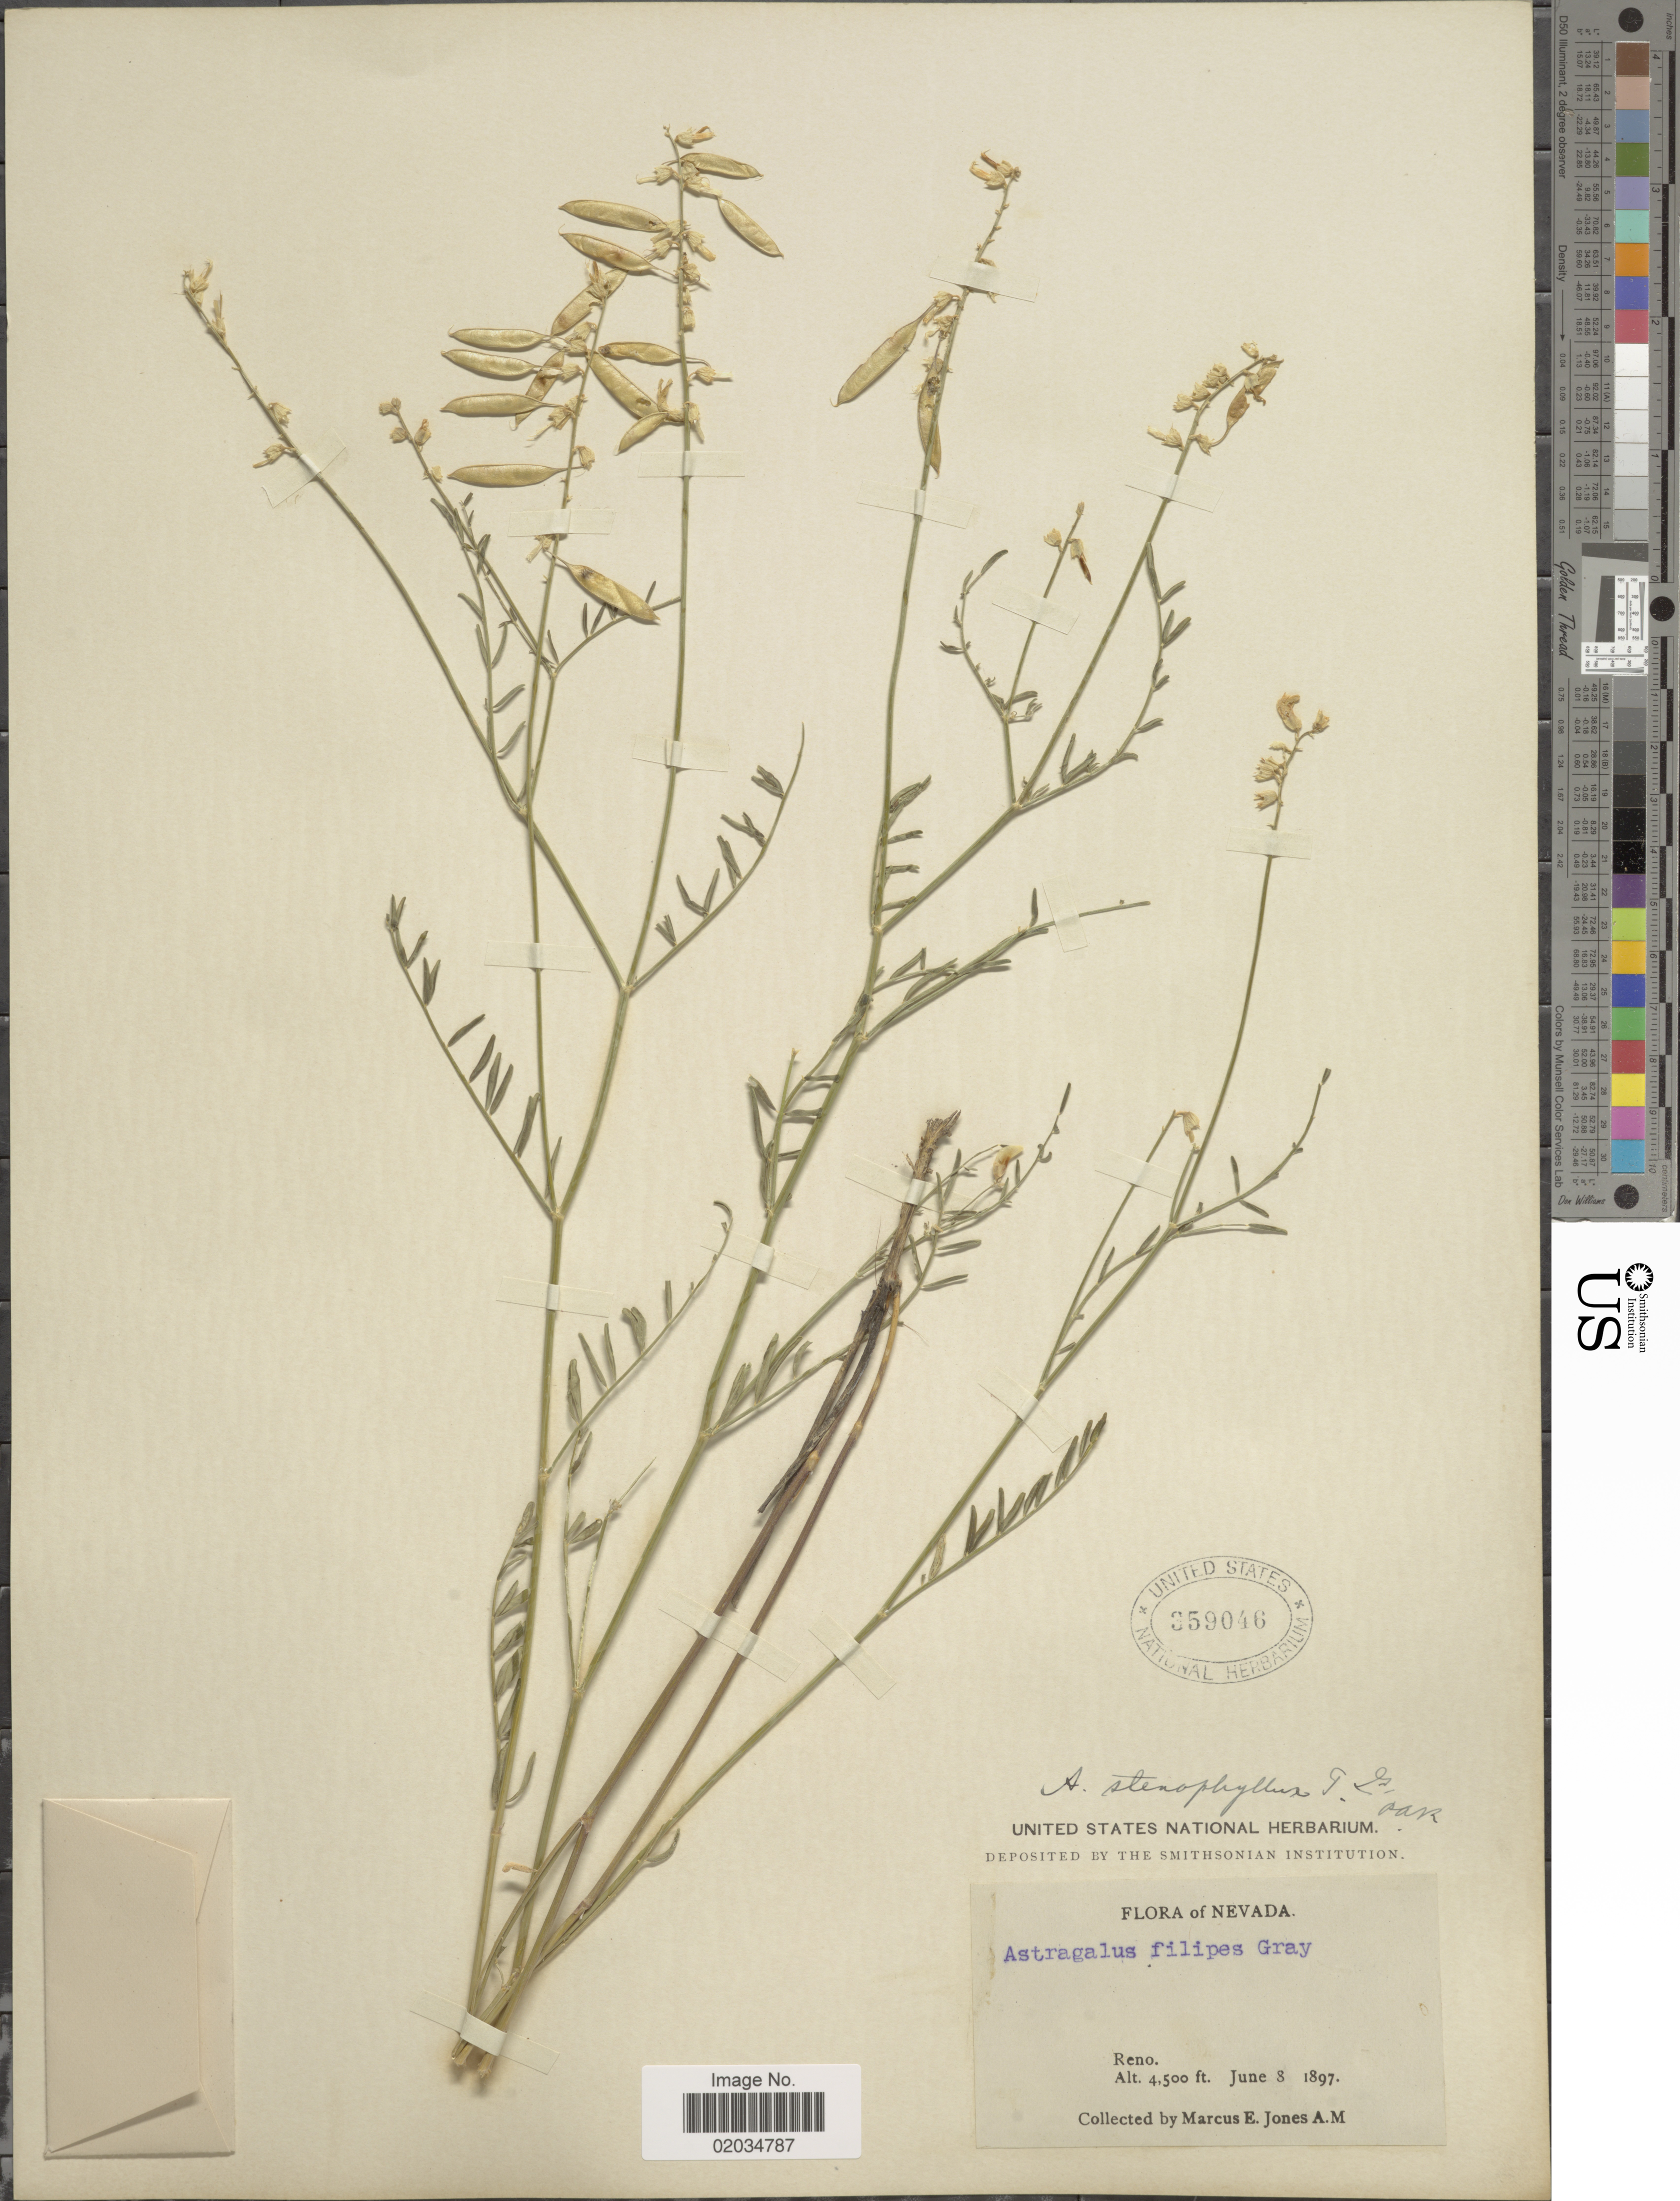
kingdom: Plantae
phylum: Tracheophyta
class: Magnoliopsida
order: Fabales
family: Fabaceae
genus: Astragalus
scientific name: Astragalus stenophyllus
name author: Torr. & A. Gray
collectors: M. E. Jones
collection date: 1897-06-08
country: United States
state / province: Nevada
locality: Reno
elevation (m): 1372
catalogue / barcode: US 359046